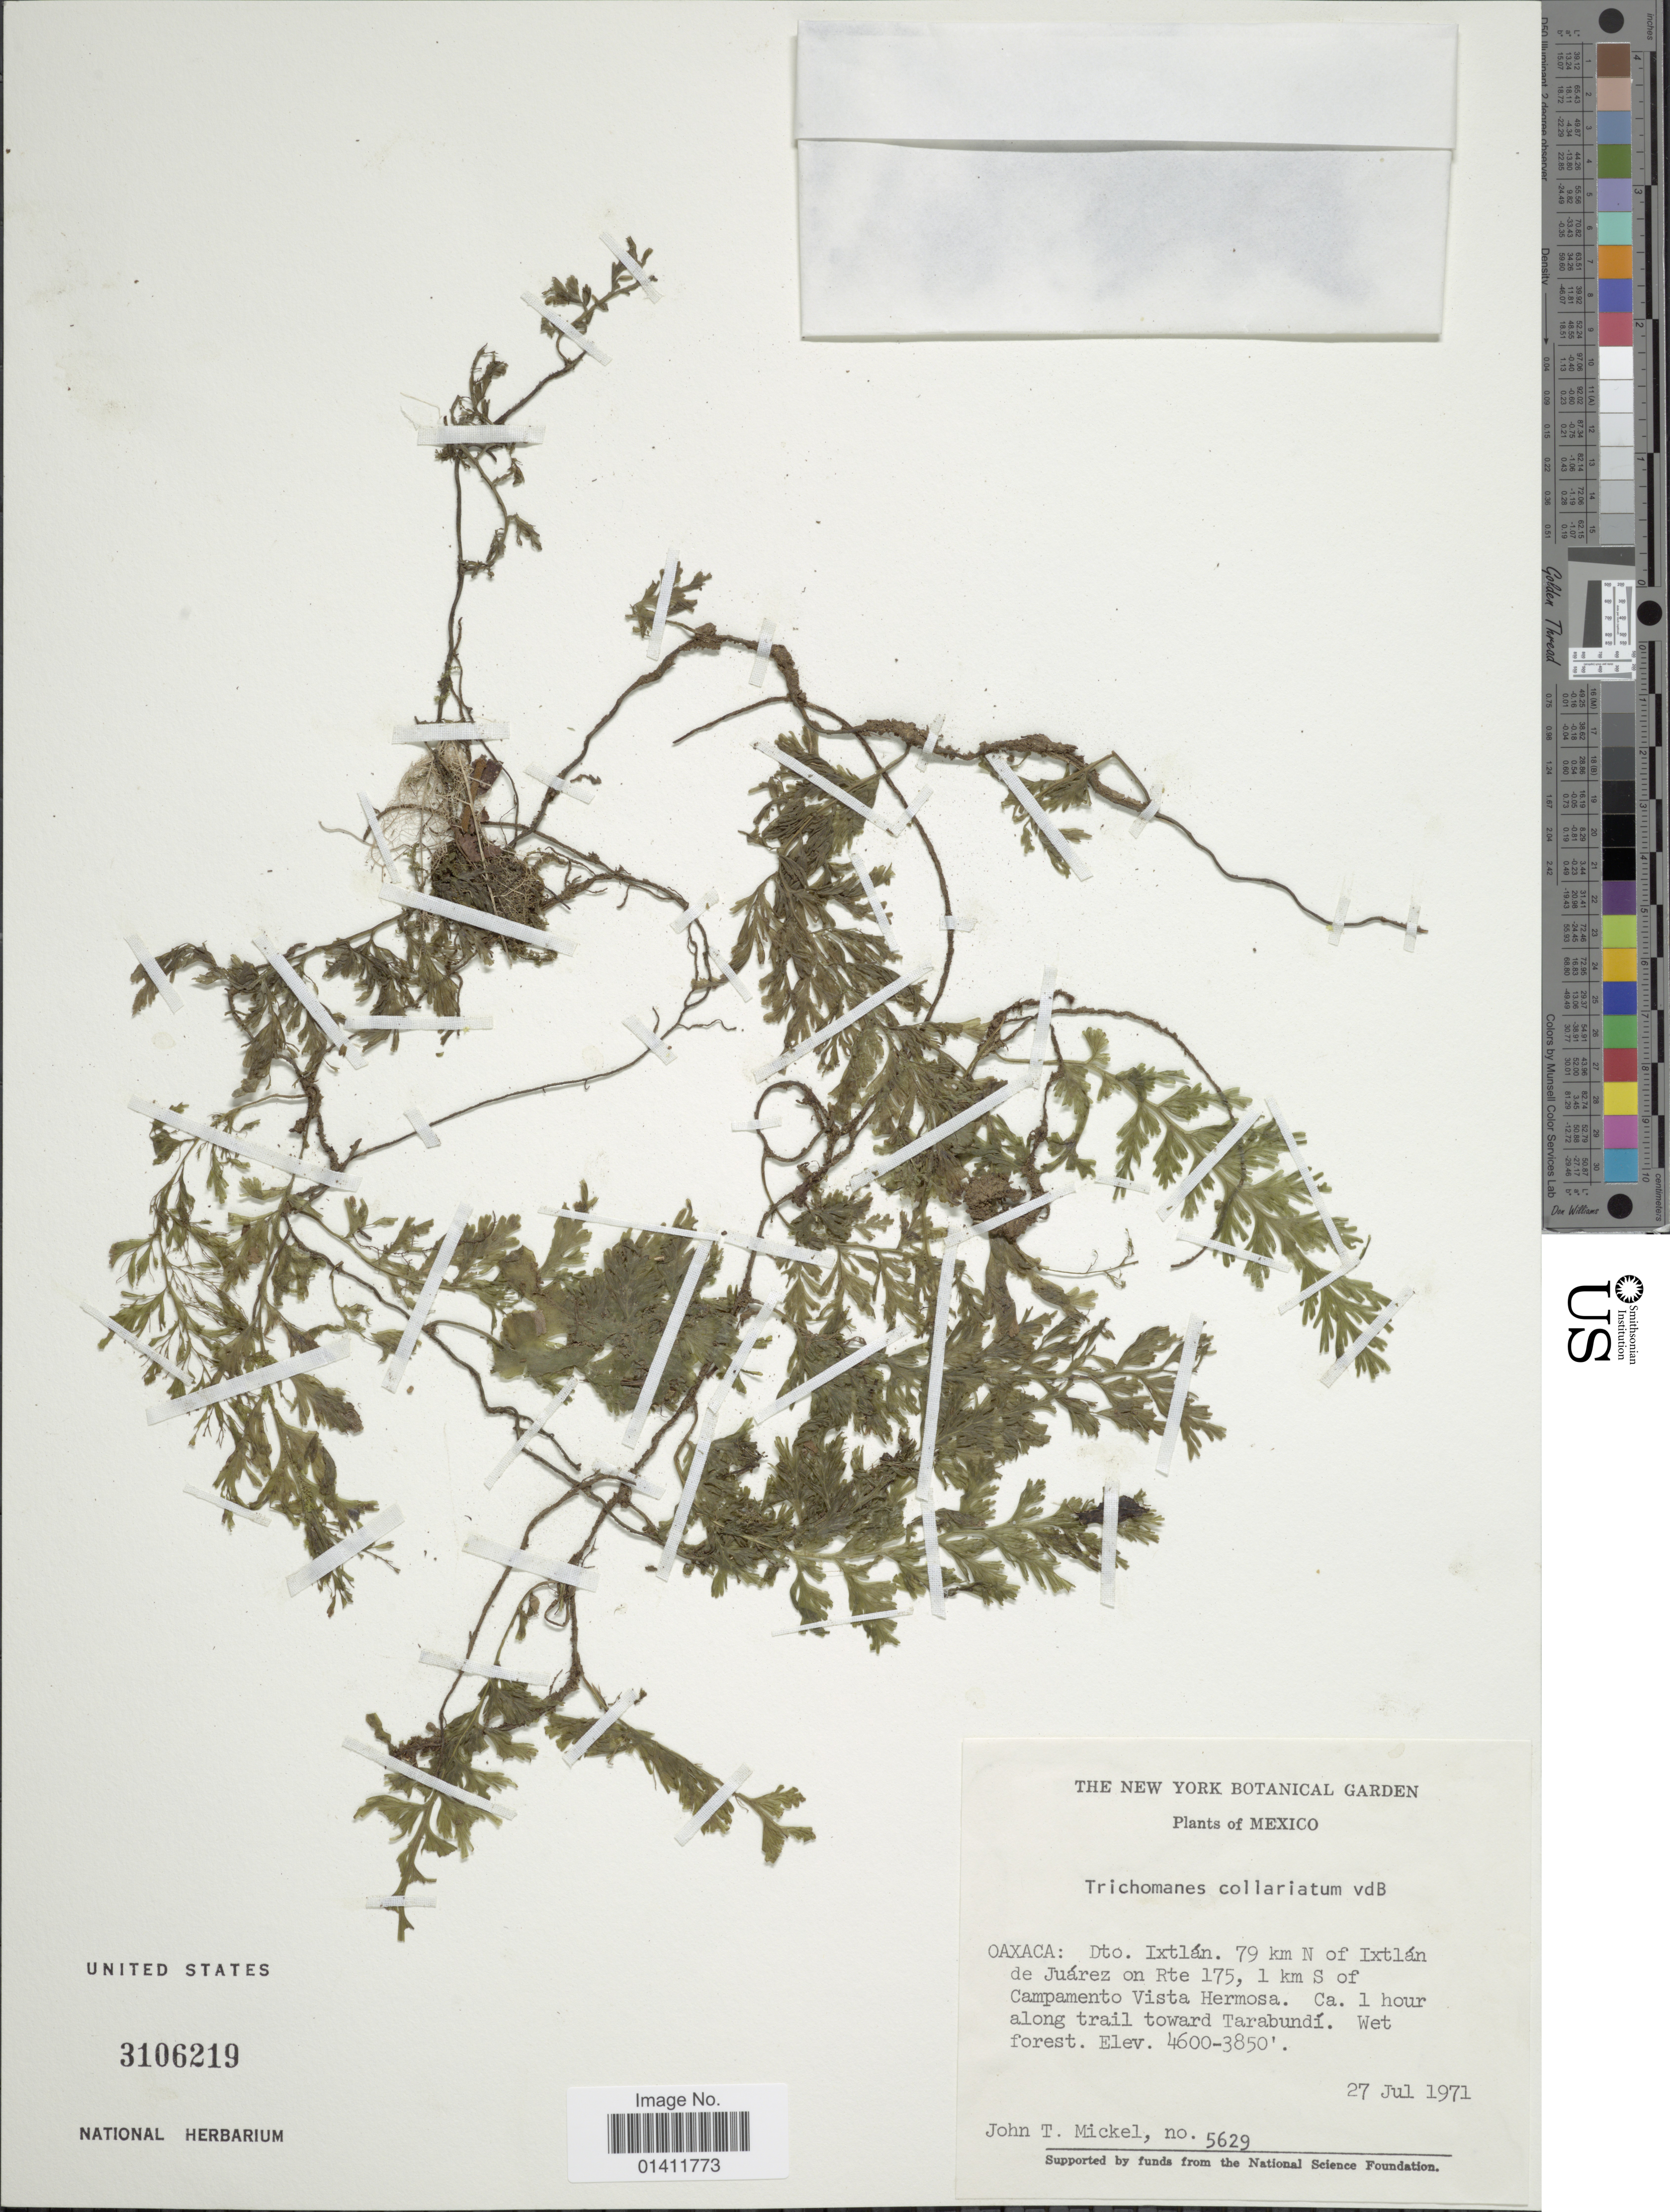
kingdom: Plantae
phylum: Tracheophyta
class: Polypodiopsida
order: Hymenophyllales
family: Hymenophyllaceae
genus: Vandenboschia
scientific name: Vandenboschia collariata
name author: (Bosch) Ebihara & K. Iwats.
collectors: J. T. Mickel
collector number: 5629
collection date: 1971-07-27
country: Mexico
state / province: Oaxaca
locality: Dto. Ixtlan. 79 km N of Ixtlan de Juarez on Rte 175, 1 km S of Campamento Vista Hermosa. Ca. 1 hour along trail toward Tarabundi.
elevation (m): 1173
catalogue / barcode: US 3106219